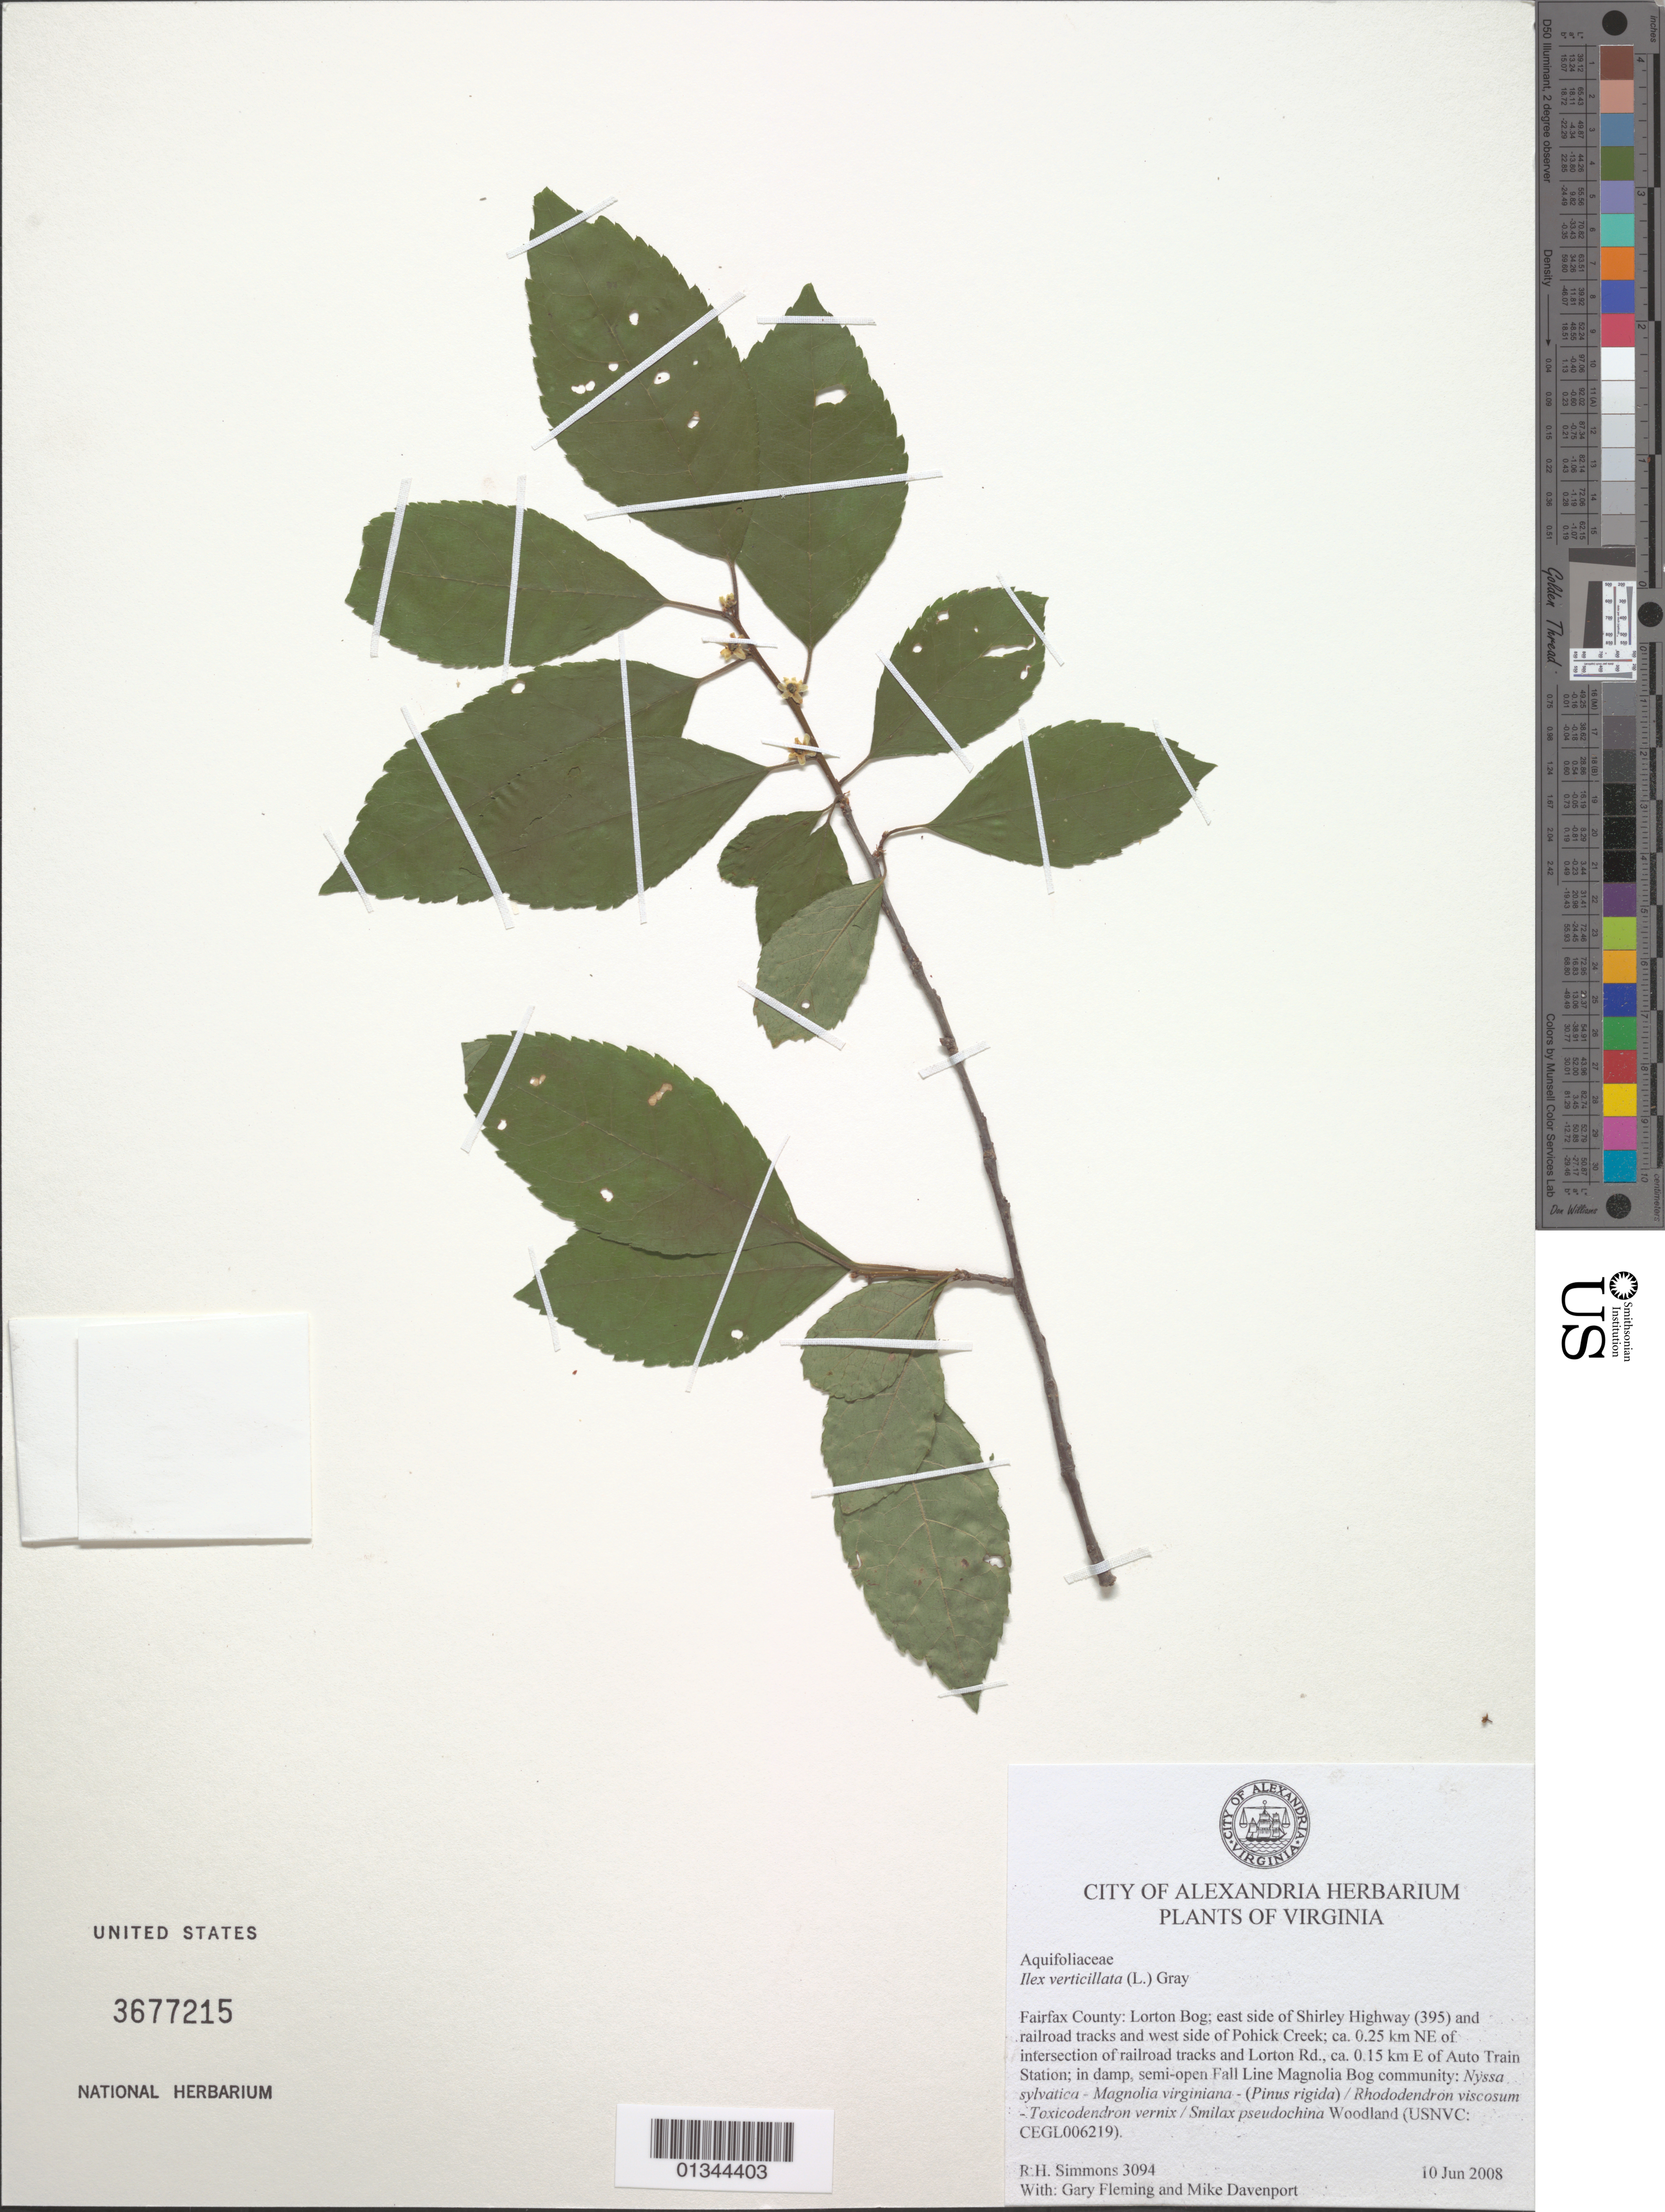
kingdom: Plantae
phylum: Tracheophyta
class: Magnoliopsida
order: Aquifoliales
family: Aquifoliaceae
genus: Ilex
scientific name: Ilex verticillata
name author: (L.) A. Gray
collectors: R. H. Simmons, G. Fleming & M. Davenport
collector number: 3094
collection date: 2008-06-10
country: United States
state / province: Virginia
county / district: Fairfax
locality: Lorton Bog; east side of Shirley Highway (395) and railroad tracks and west side of Pohick Creek; ca. 0.25 km NE of intersection of railroad tracks and Lorton Rd., ca. 0.15 km E of Auto Train Station.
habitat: Woodland.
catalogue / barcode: US 3677215